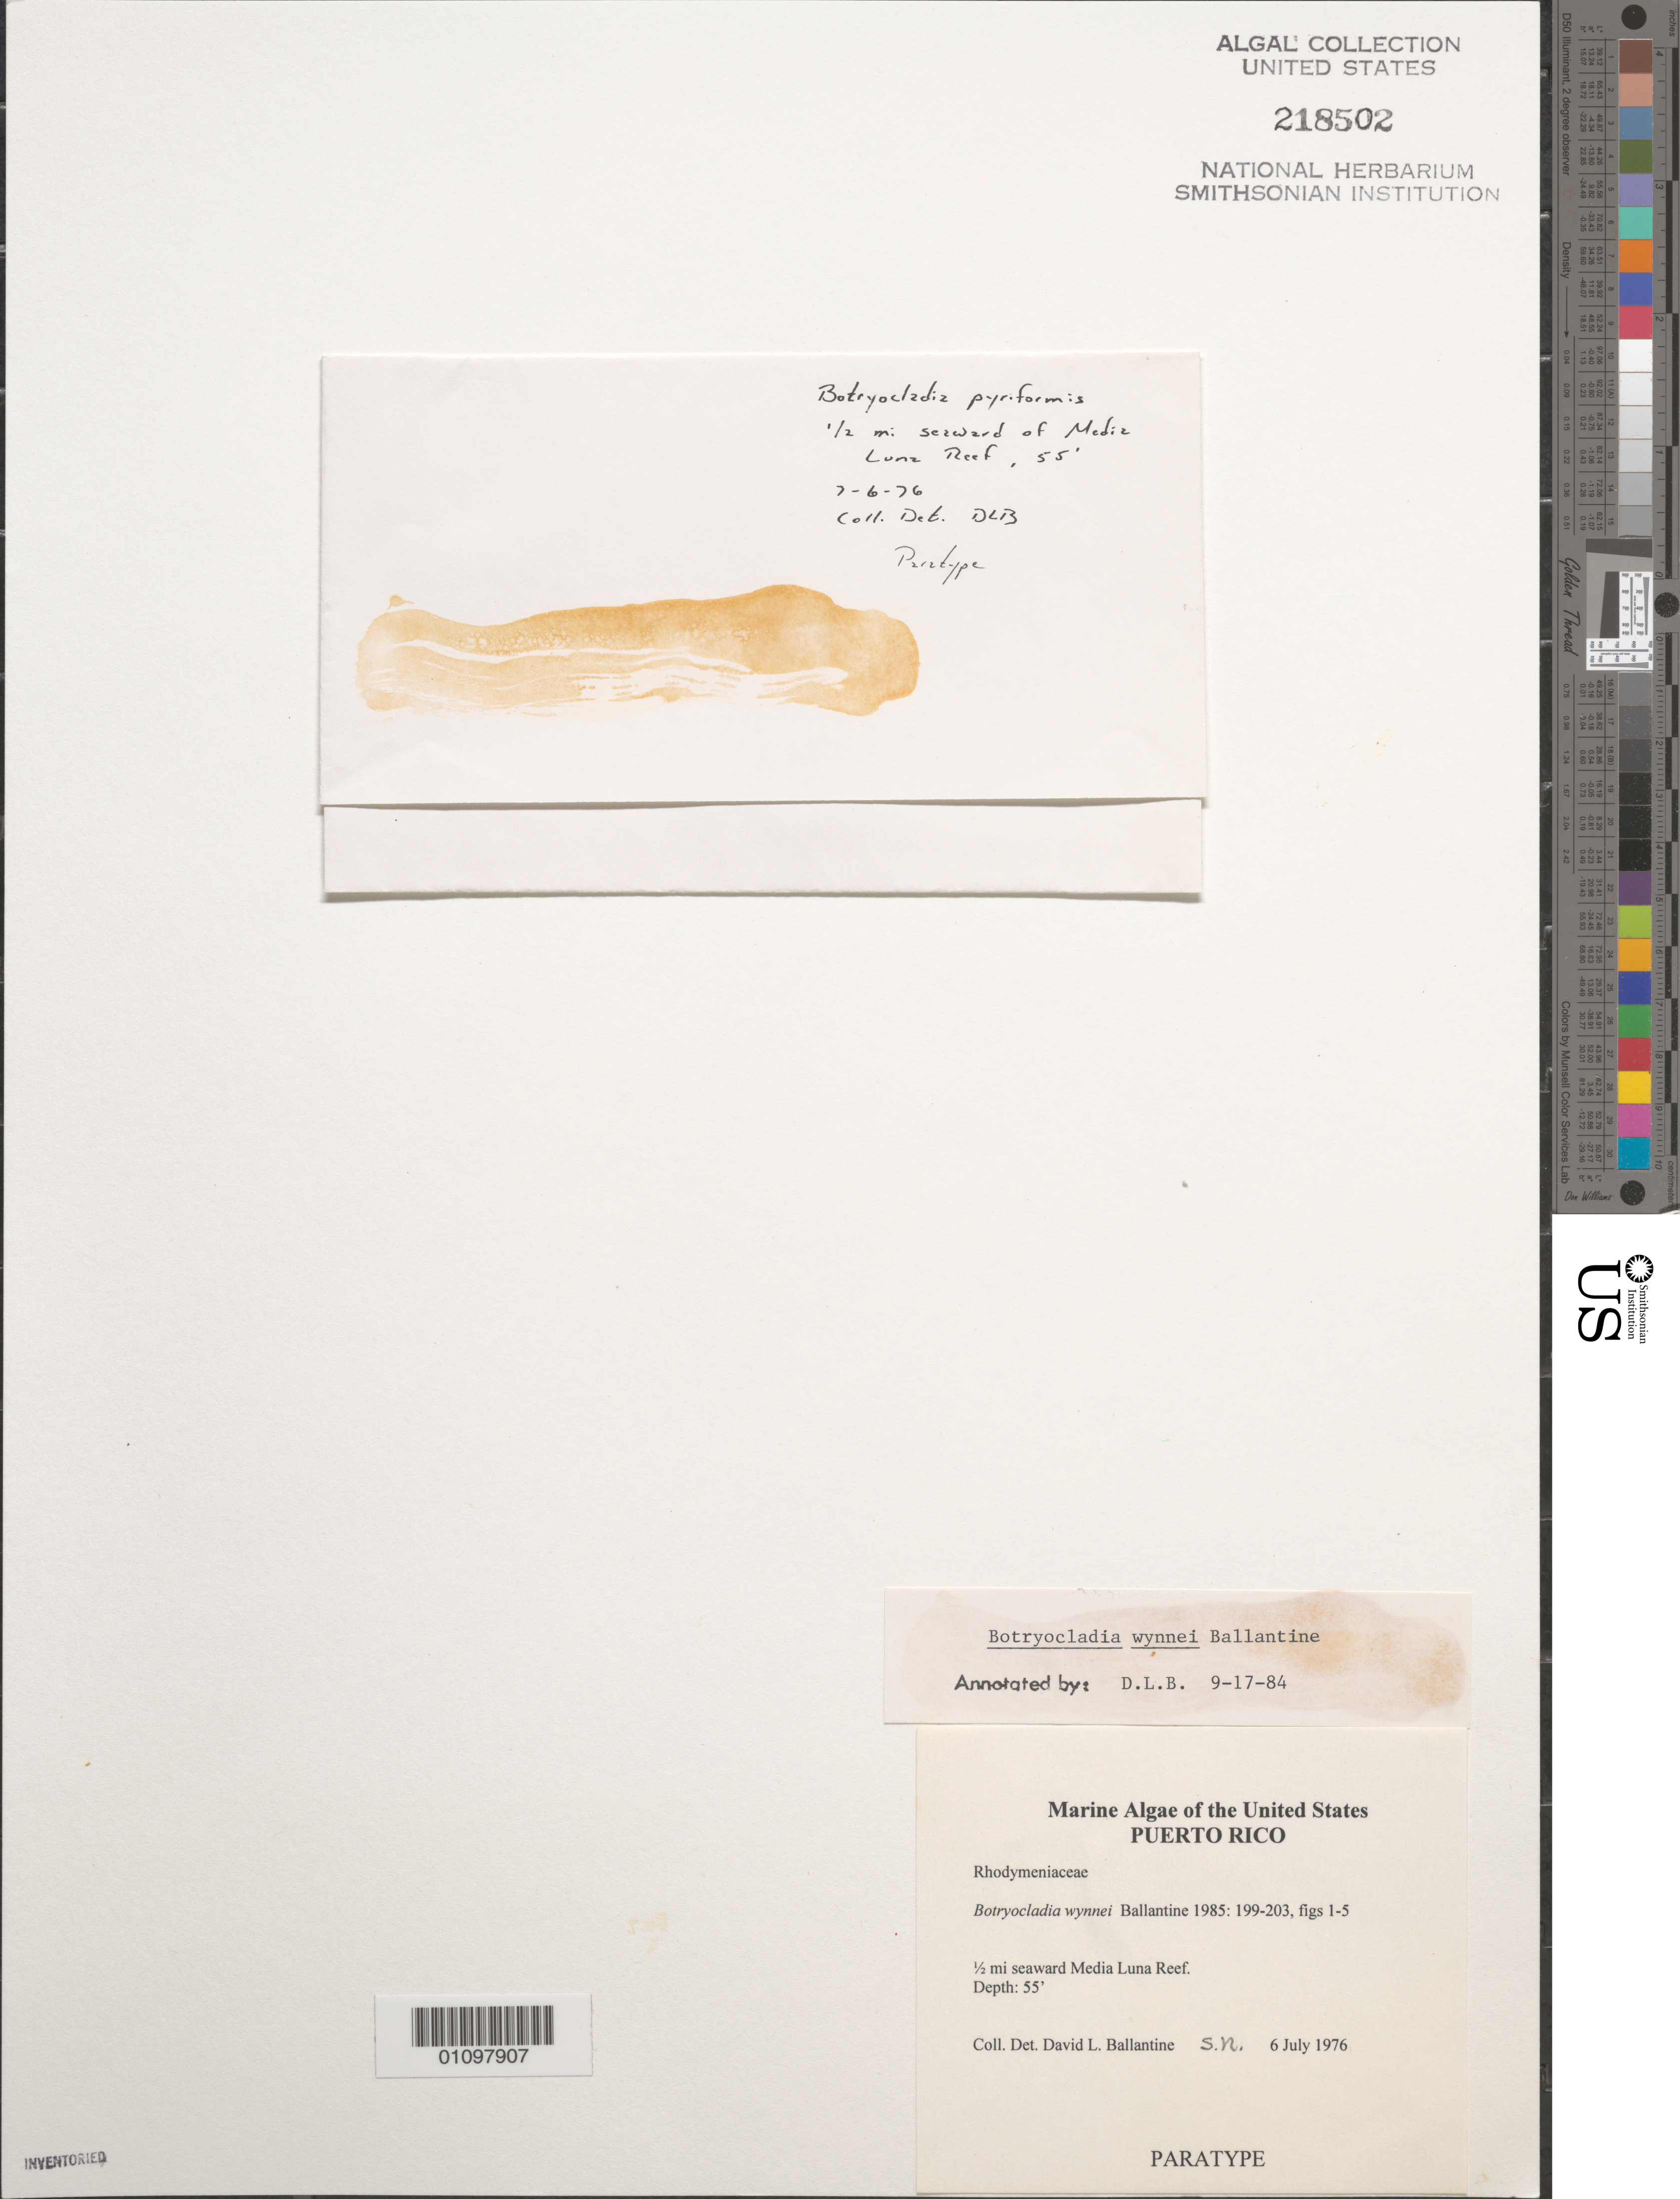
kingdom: Plantae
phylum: Rhodophyta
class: Florideophyceae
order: Rhodymeniales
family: Rhodymeniaceae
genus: Botryocladia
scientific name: Botryocladia wynnei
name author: D.L. Ballant.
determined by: Ballantine, D. L.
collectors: D.L. Ballantine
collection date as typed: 06 Jul 1976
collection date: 1976-07-06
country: Puerto Rico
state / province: Lajas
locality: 1/2 mile seaward Media Luna Reef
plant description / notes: Paratype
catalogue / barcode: US 218502